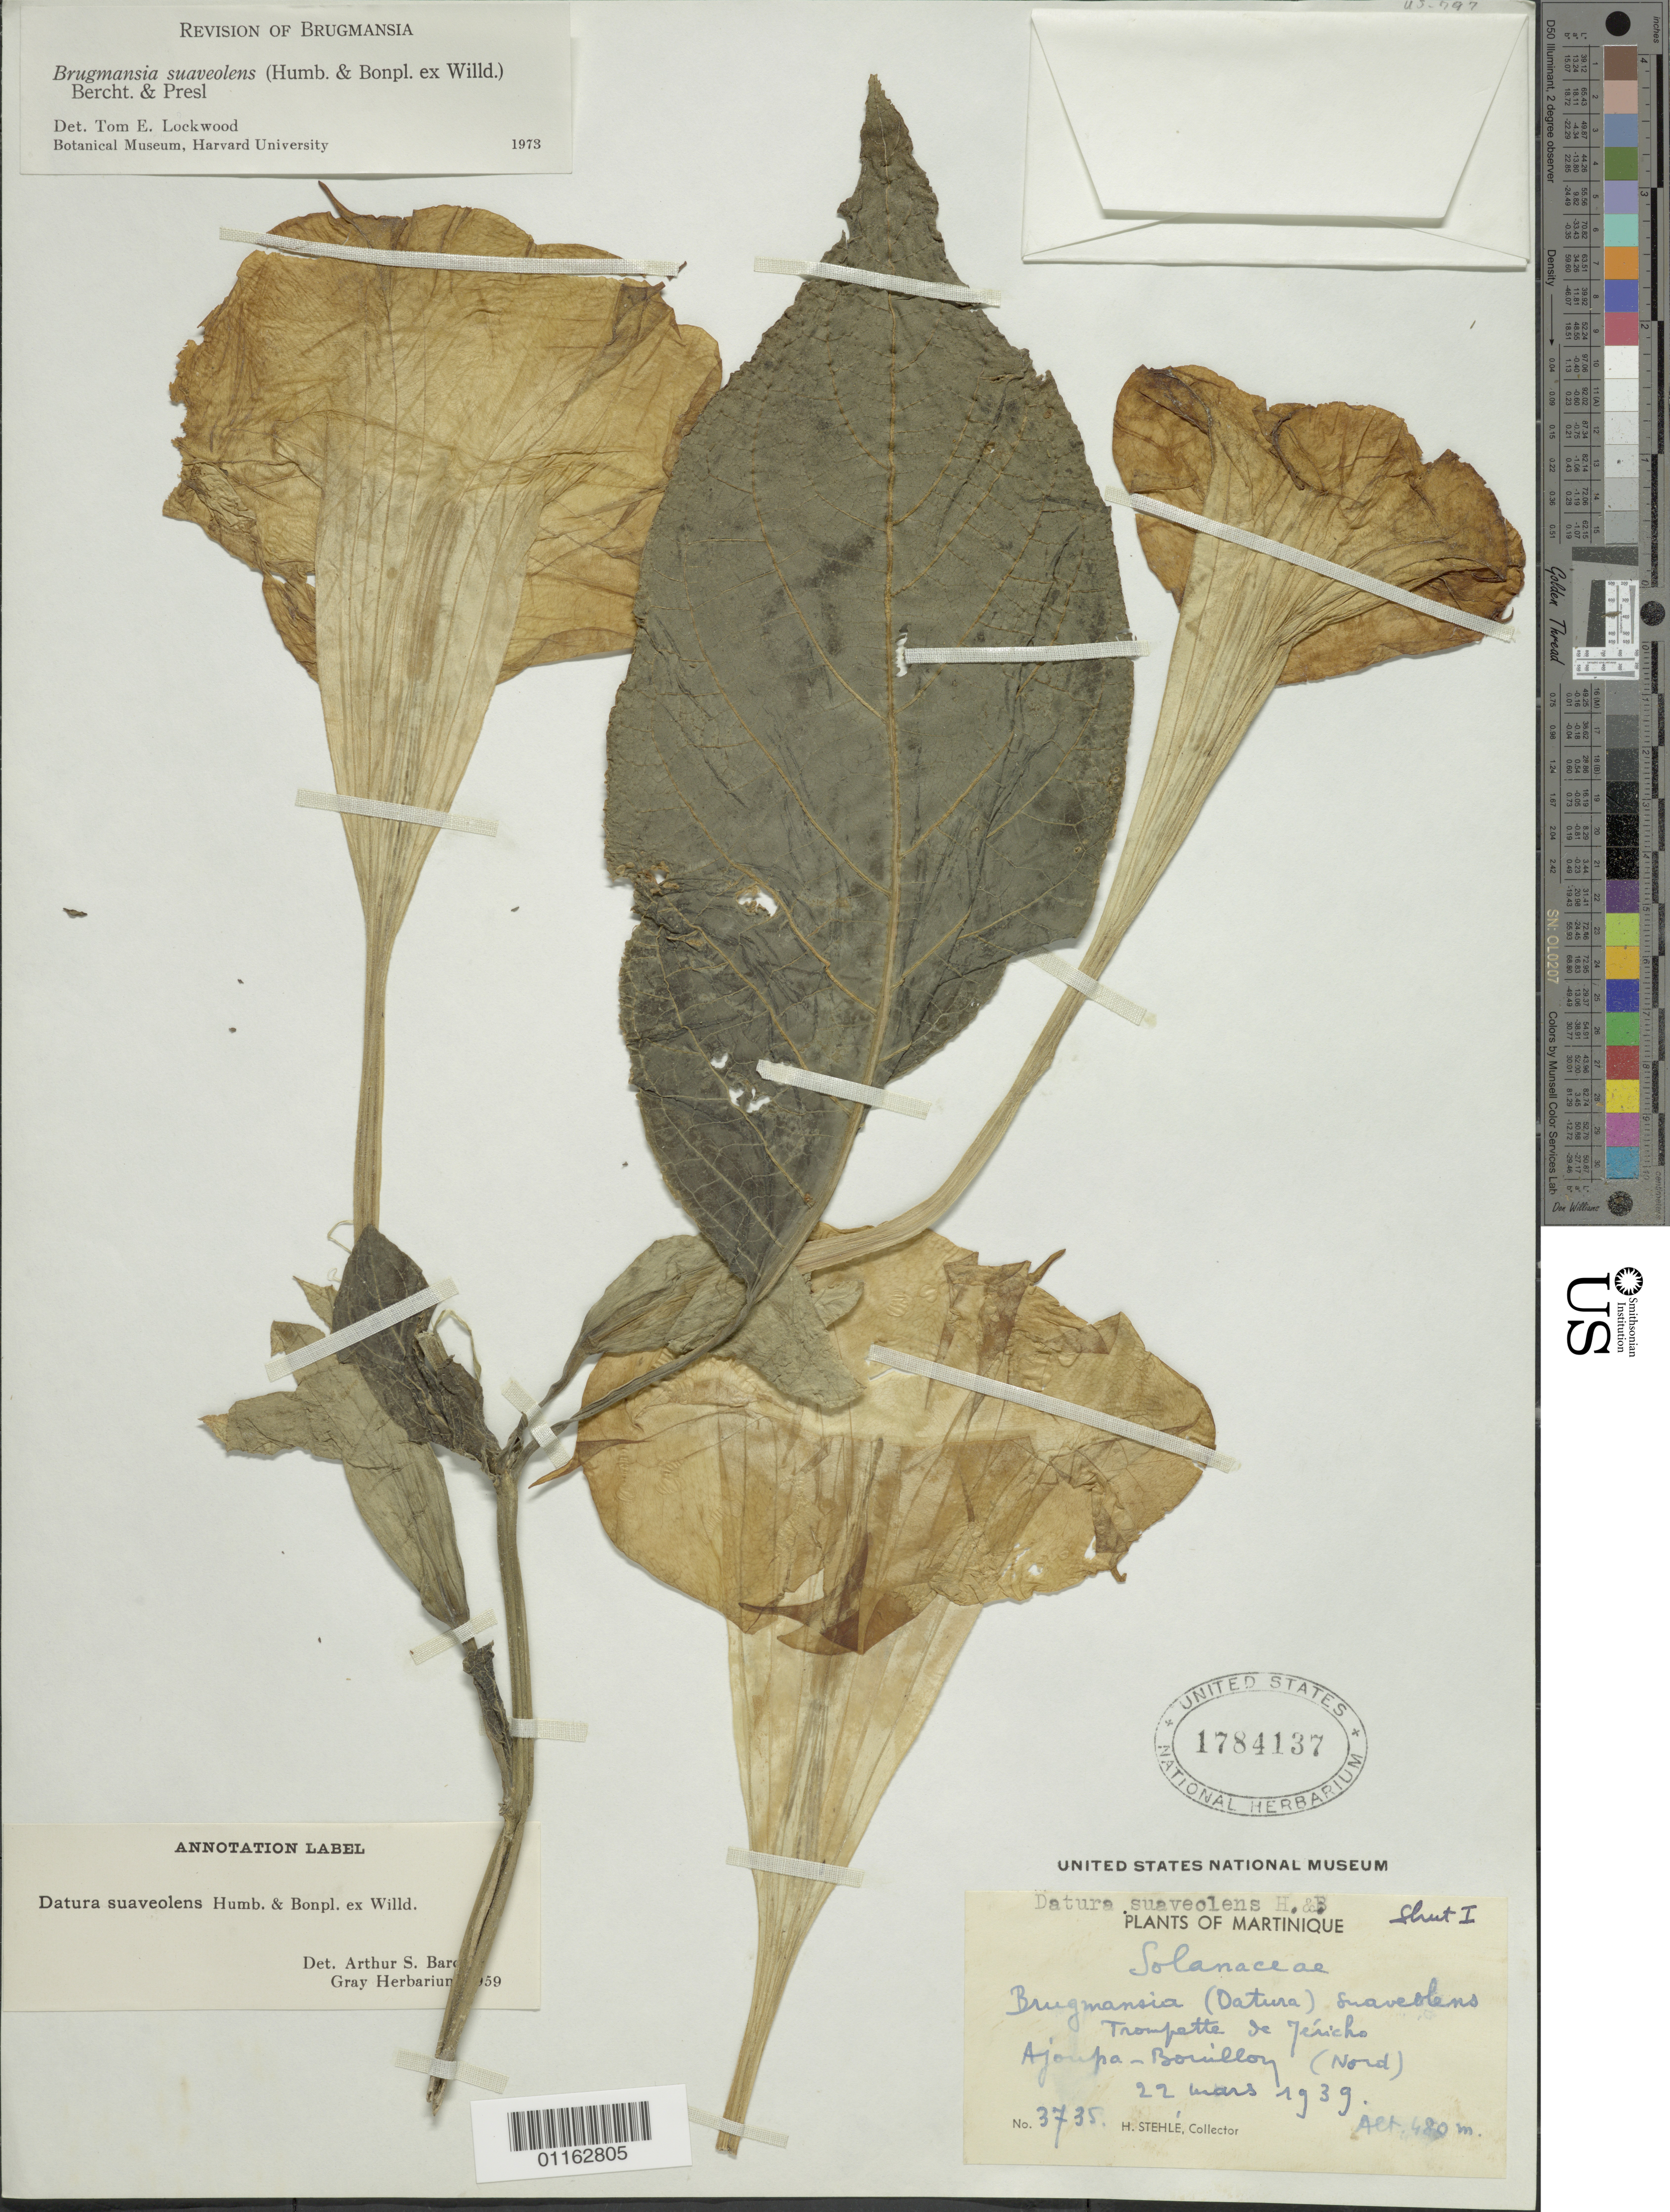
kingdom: Plantae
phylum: Tracheophyta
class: Magnoliopsida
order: Solanales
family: Solanaceae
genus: Brugmansia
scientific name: Brugmansia suaveolens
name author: (Humb. & Bonpl. ex Willd.) Brecht. & J. Presl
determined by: Lockwood, T. E.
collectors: H. Stehlé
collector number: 3735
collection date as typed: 22 Mar 1939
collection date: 1939-03-22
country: Martinique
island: Martinique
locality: Ajoupa- Borullou (Nord)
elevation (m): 480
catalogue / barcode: US 1784137